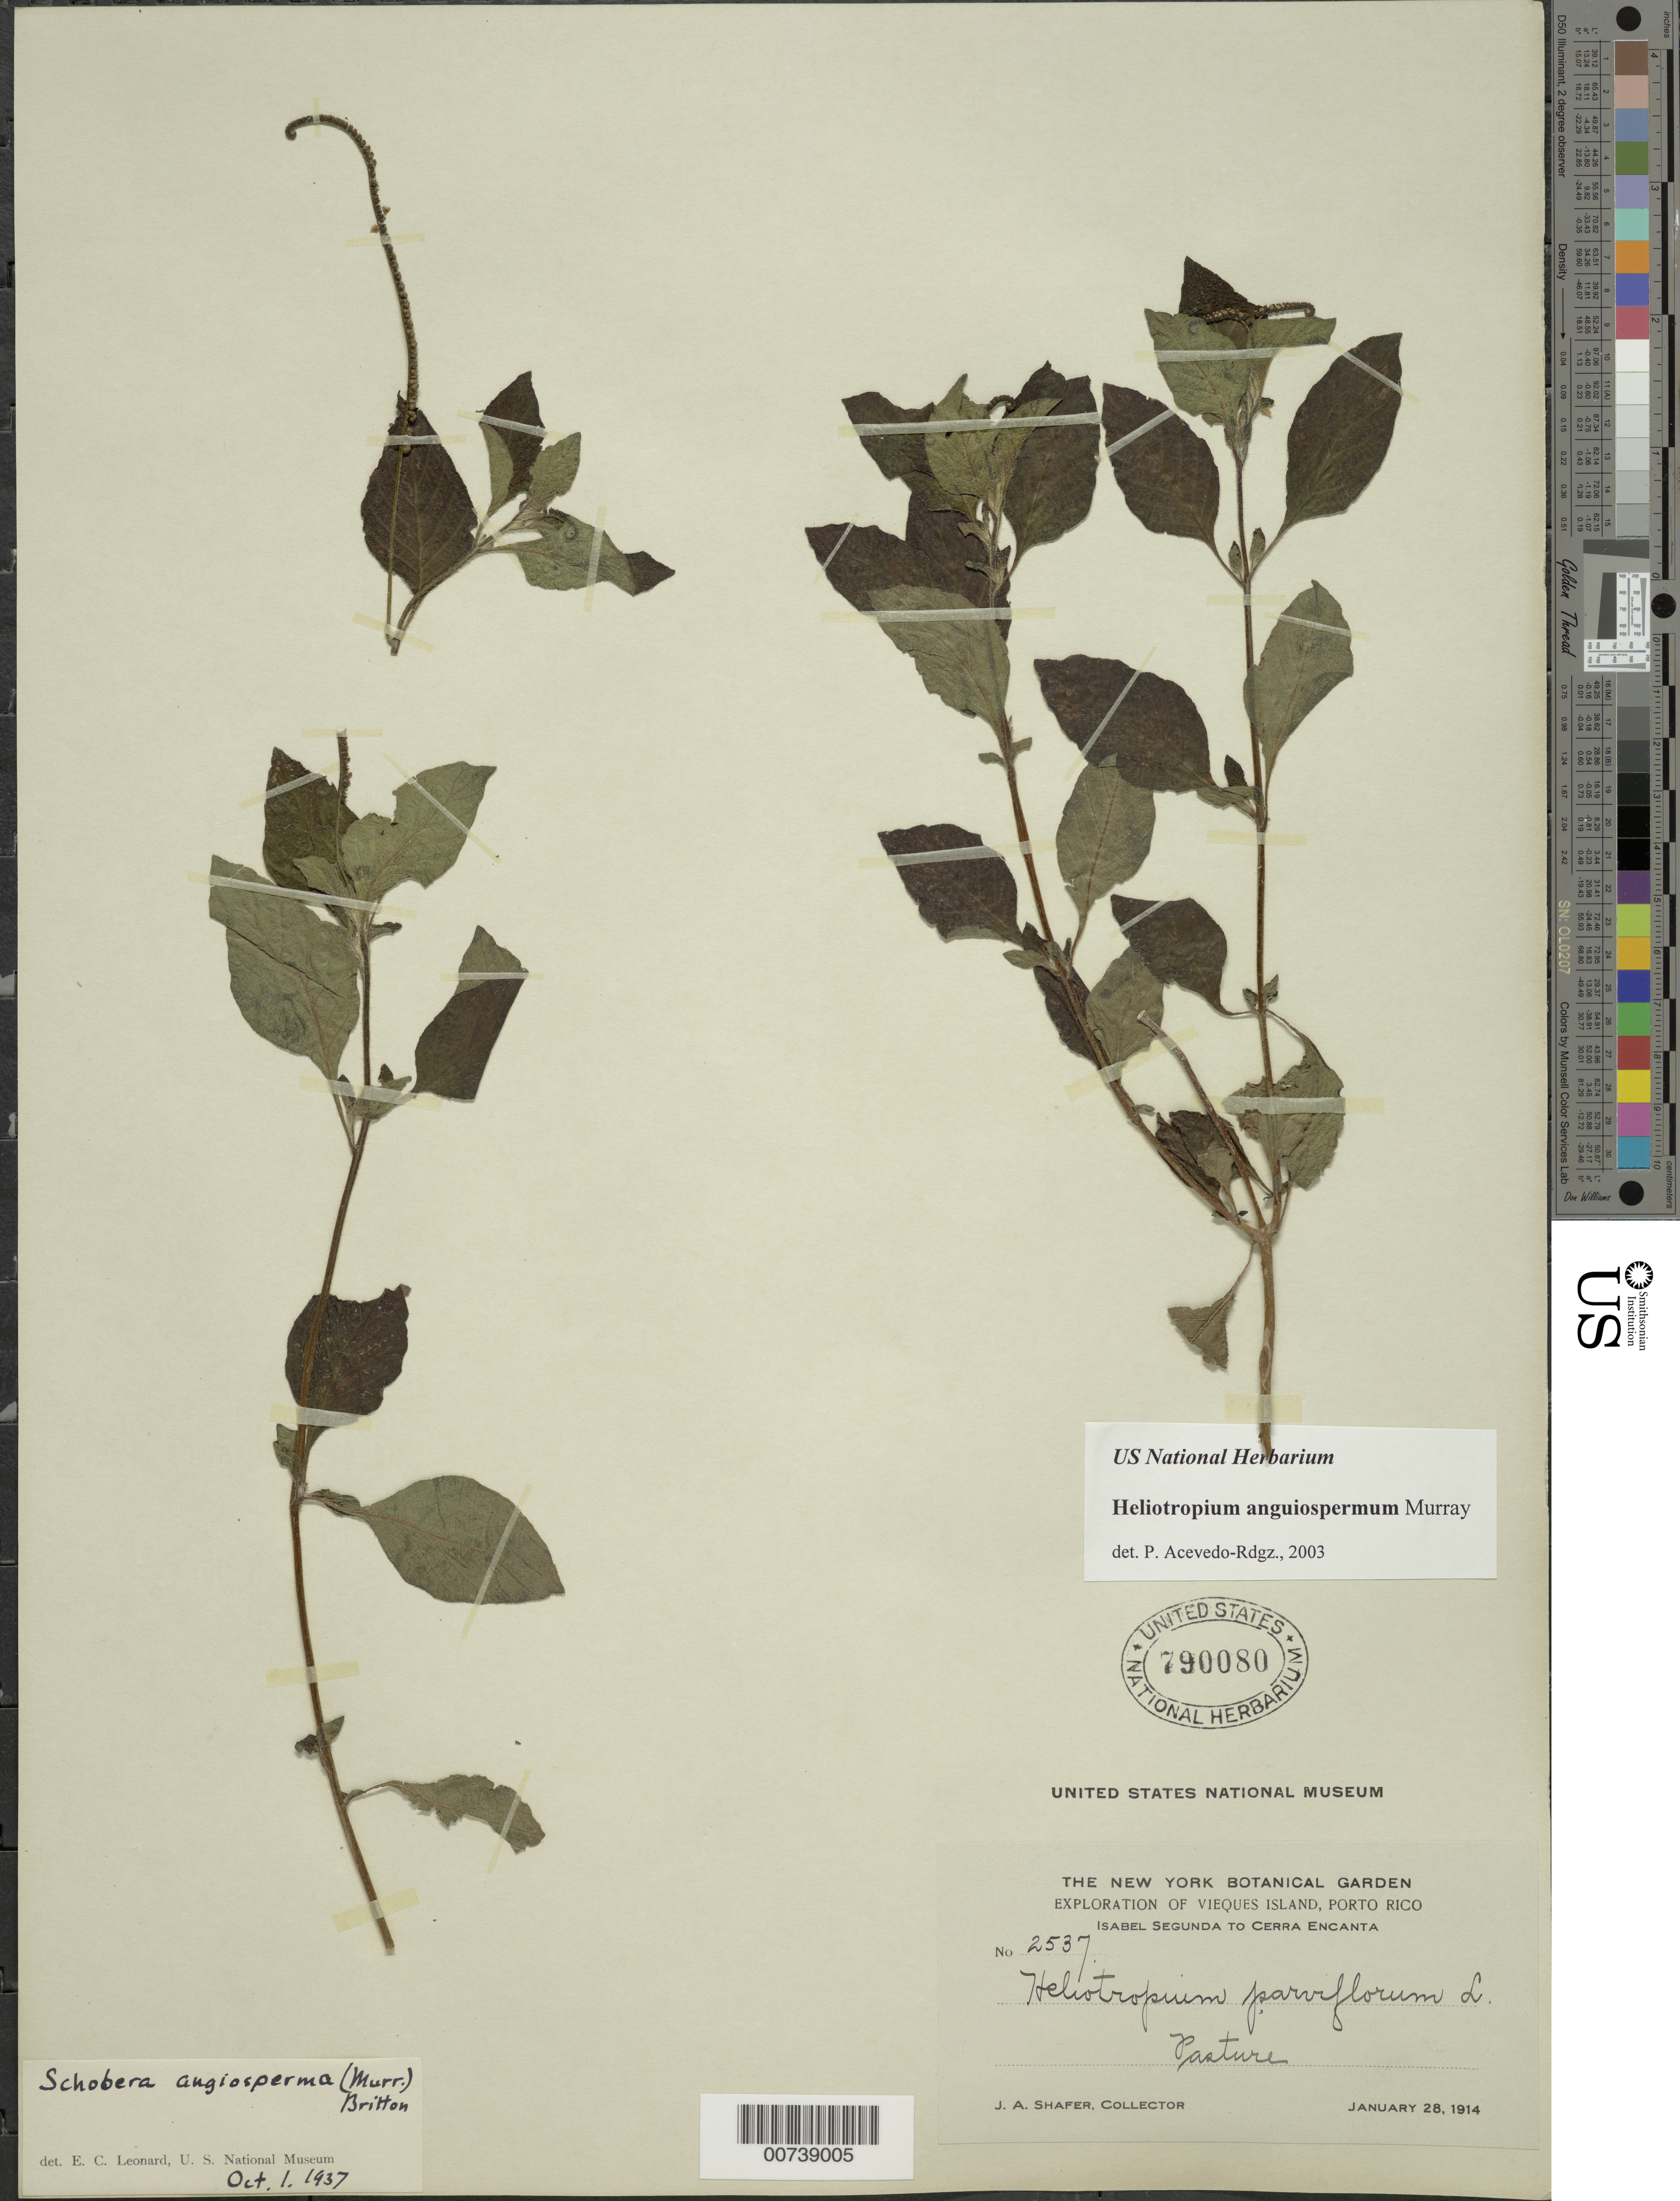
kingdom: Plantae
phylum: Tracheophyta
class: Magnoliopsida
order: Boraginales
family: Heliotropiaceae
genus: Heliotropium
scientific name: Heliotropium angiospermum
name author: Murray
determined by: Acevedo-Rodríguez, P., (BOT), Smithsonian Institution - National Museum of Natural History (UNITED STATES)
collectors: J. A. Shafer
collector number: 2537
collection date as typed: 28 Jan 1914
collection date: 1914-01-28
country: Puerto Rico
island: Vieques I.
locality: Isabel Segunda to Cerra Encanta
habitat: Pasture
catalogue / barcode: US 790080